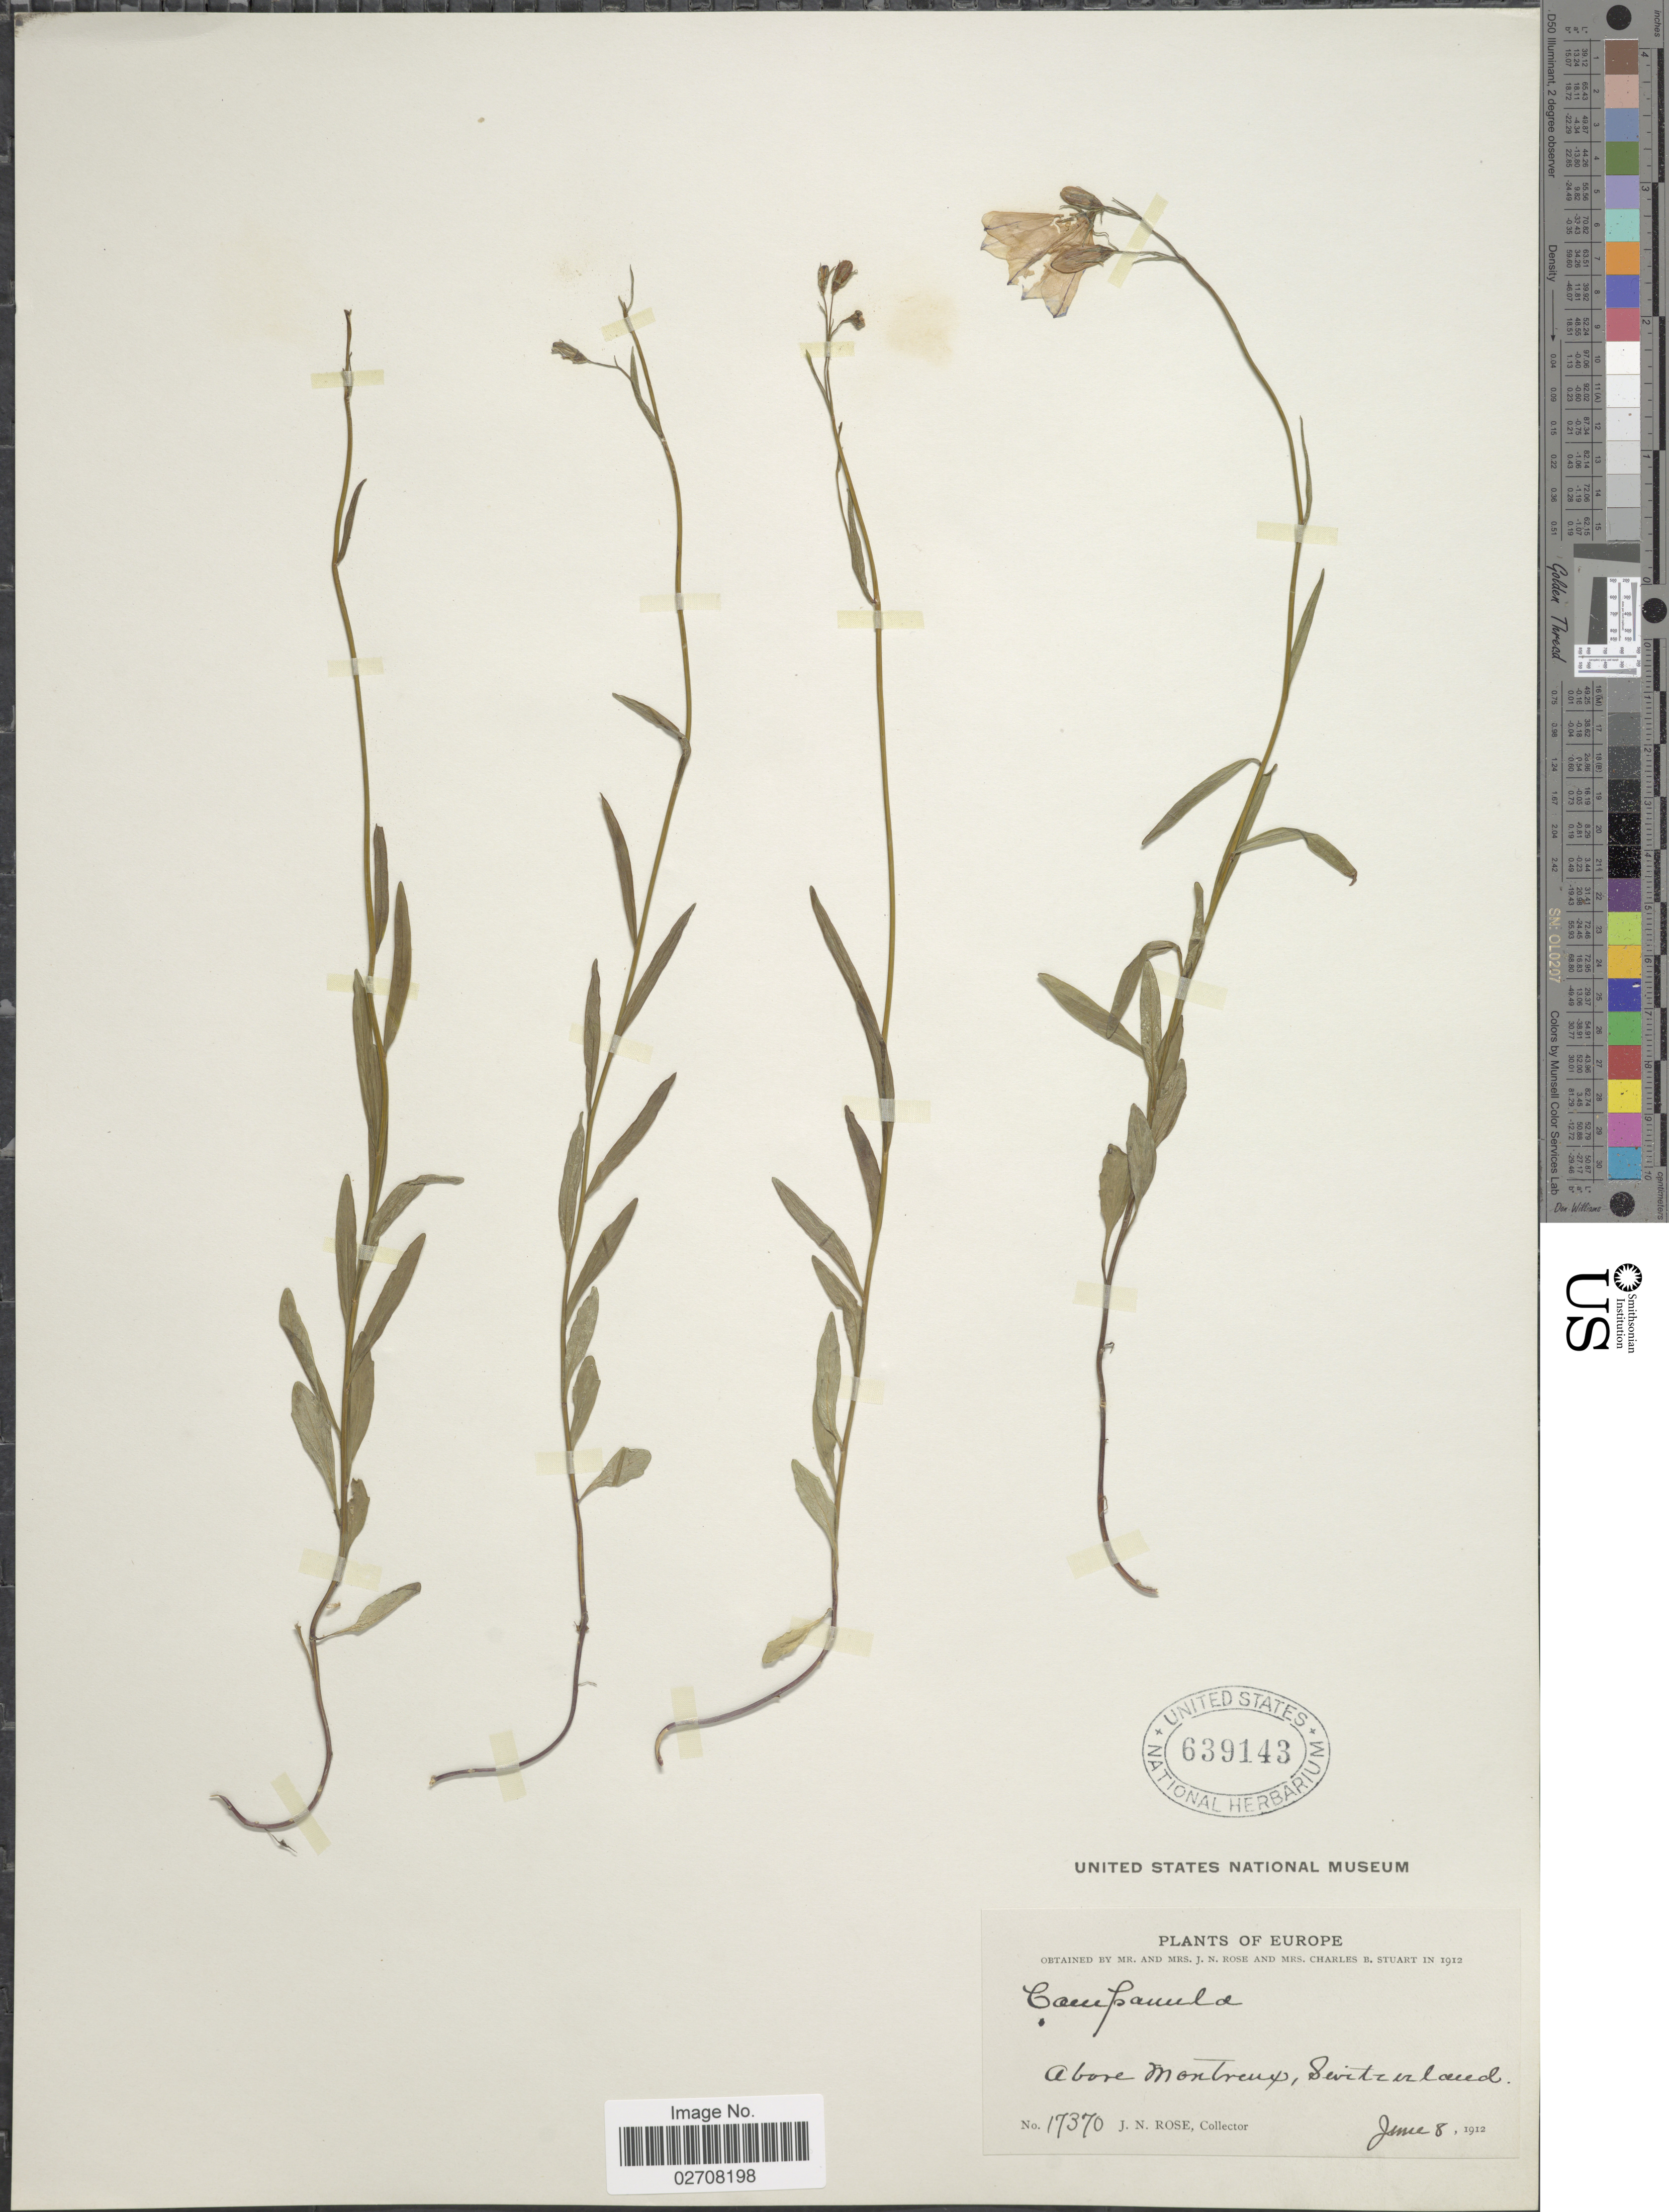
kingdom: Plantae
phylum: Tracheophyta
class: Magnoliopsida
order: Asterales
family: Campanulaceae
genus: Campanula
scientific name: Campanula sp.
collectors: J. N. Rose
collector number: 17370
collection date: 1912-06-08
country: Switzerland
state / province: Vaud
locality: Above Montreux.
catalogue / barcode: US 639143